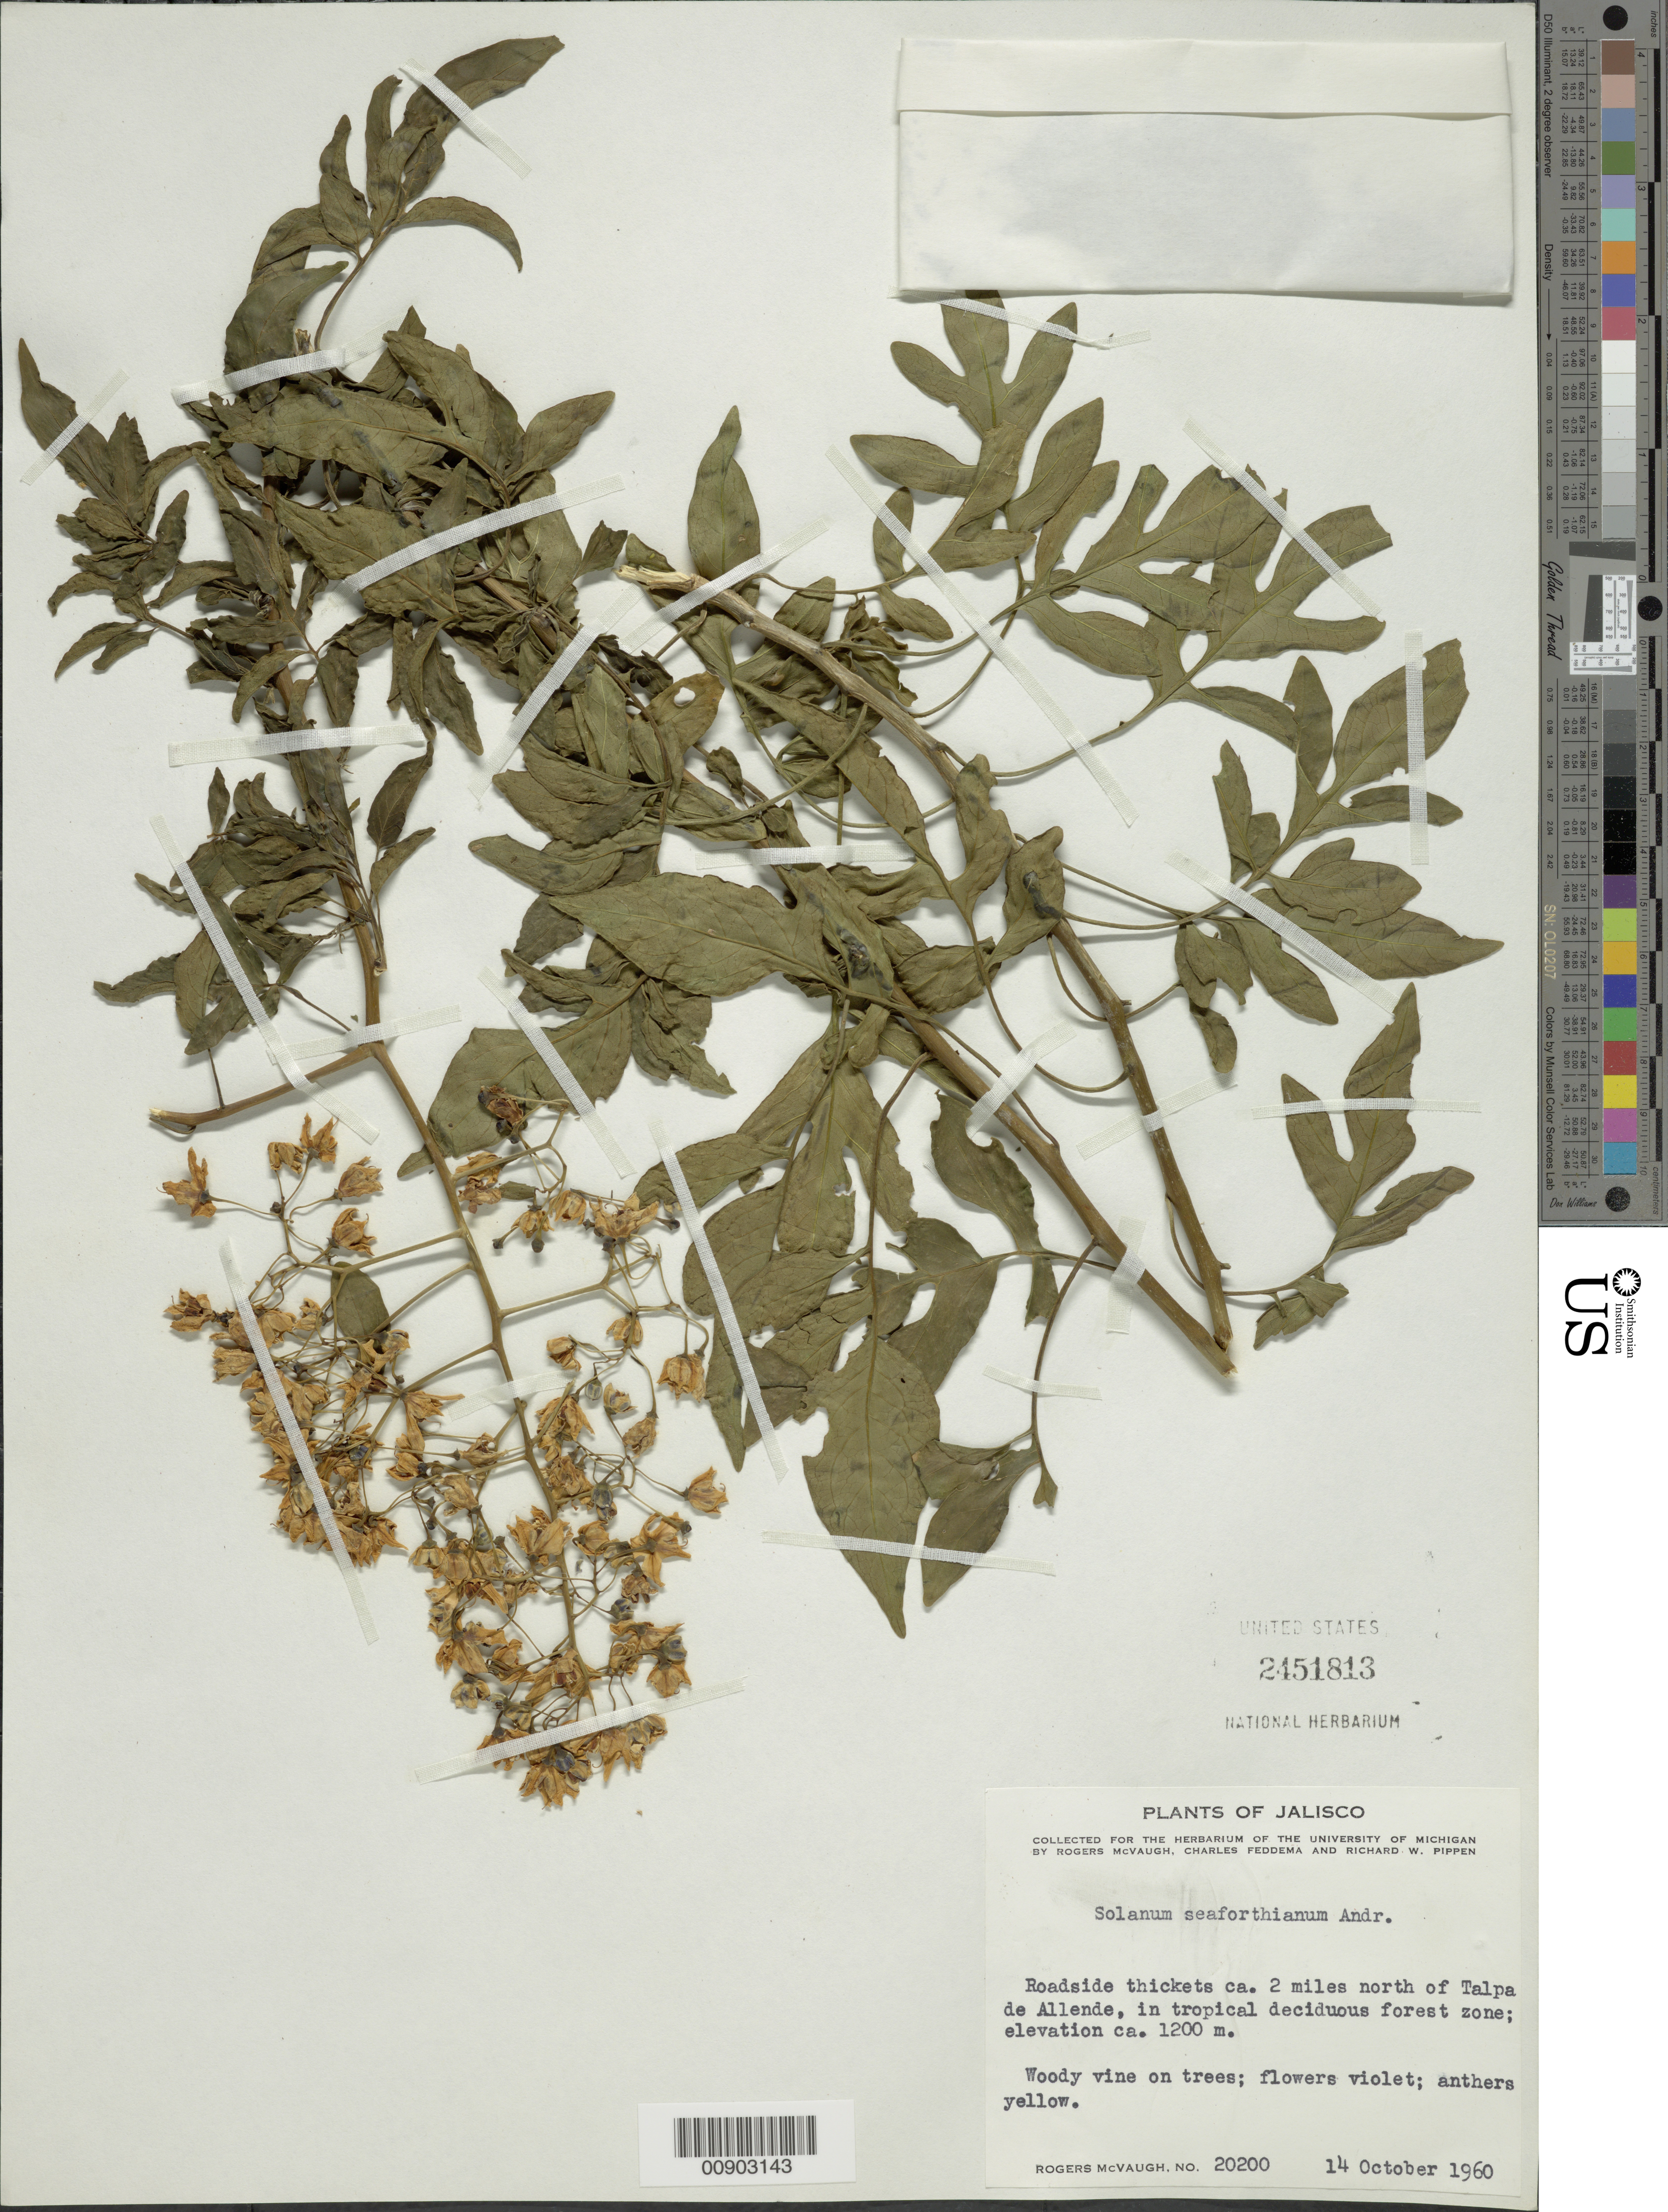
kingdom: Plantae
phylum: Tracheophyta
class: Magnoliopsida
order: Solanales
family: Solanaceae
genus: Solanum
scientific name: Solanum seaforthianum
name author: Andrews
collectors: R. McVaugh, C. Feddema & R. W. Pippen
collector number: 20200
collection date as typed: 14 Oct 1960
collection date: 1960-10-14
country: Mexico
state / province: Jalisco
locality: Ca. 2 miles north of Talpa de Allende, Jalisco.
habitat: Roadside thickets, in tropical deciduous forest zone. Vine on trees.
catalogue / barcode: US 2451813